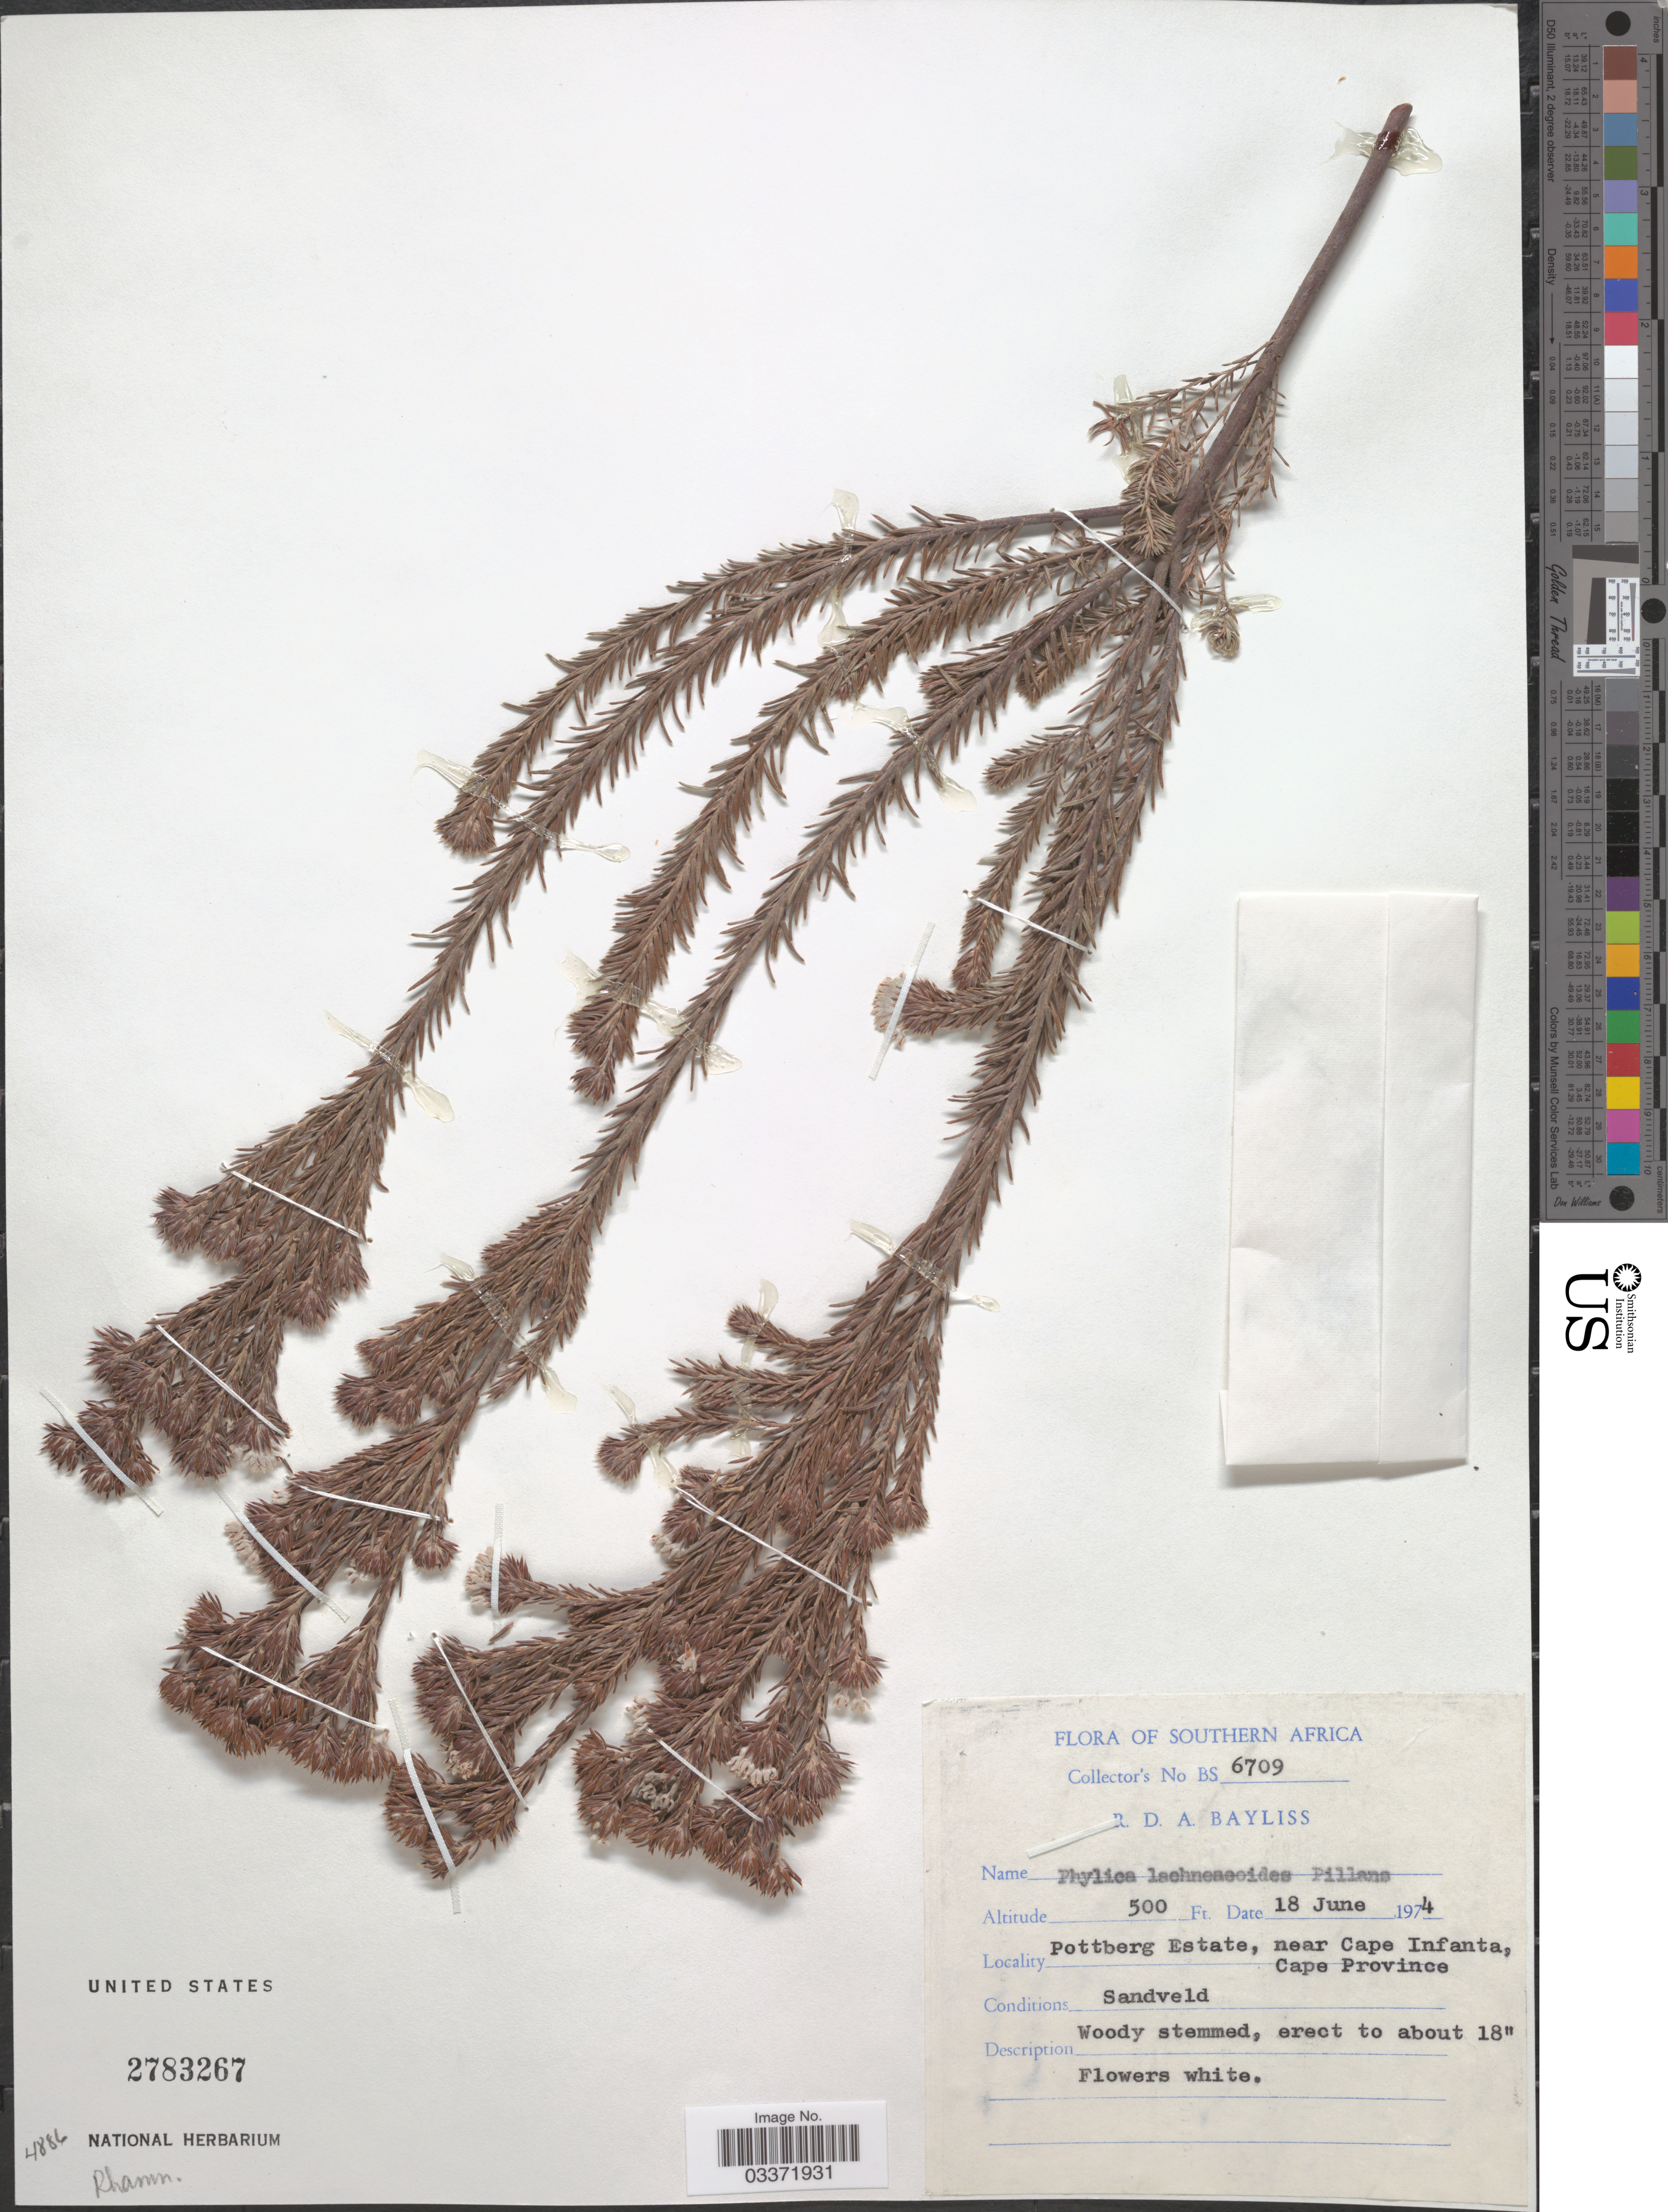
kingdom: Plantae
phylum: Tracheophyta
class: Magnoliopsida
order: Rosales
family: Rhamnaceae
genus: Phylica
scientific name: Phylica lachneaeoides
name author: Pillans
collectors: R. Bayliss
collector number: BS 6709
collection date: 1974-06-18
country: South Africa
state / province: Western Cape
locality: Southern Africa. Pottberg Estate, near Cape Infanta.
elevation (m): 152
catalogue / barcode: US 2783267